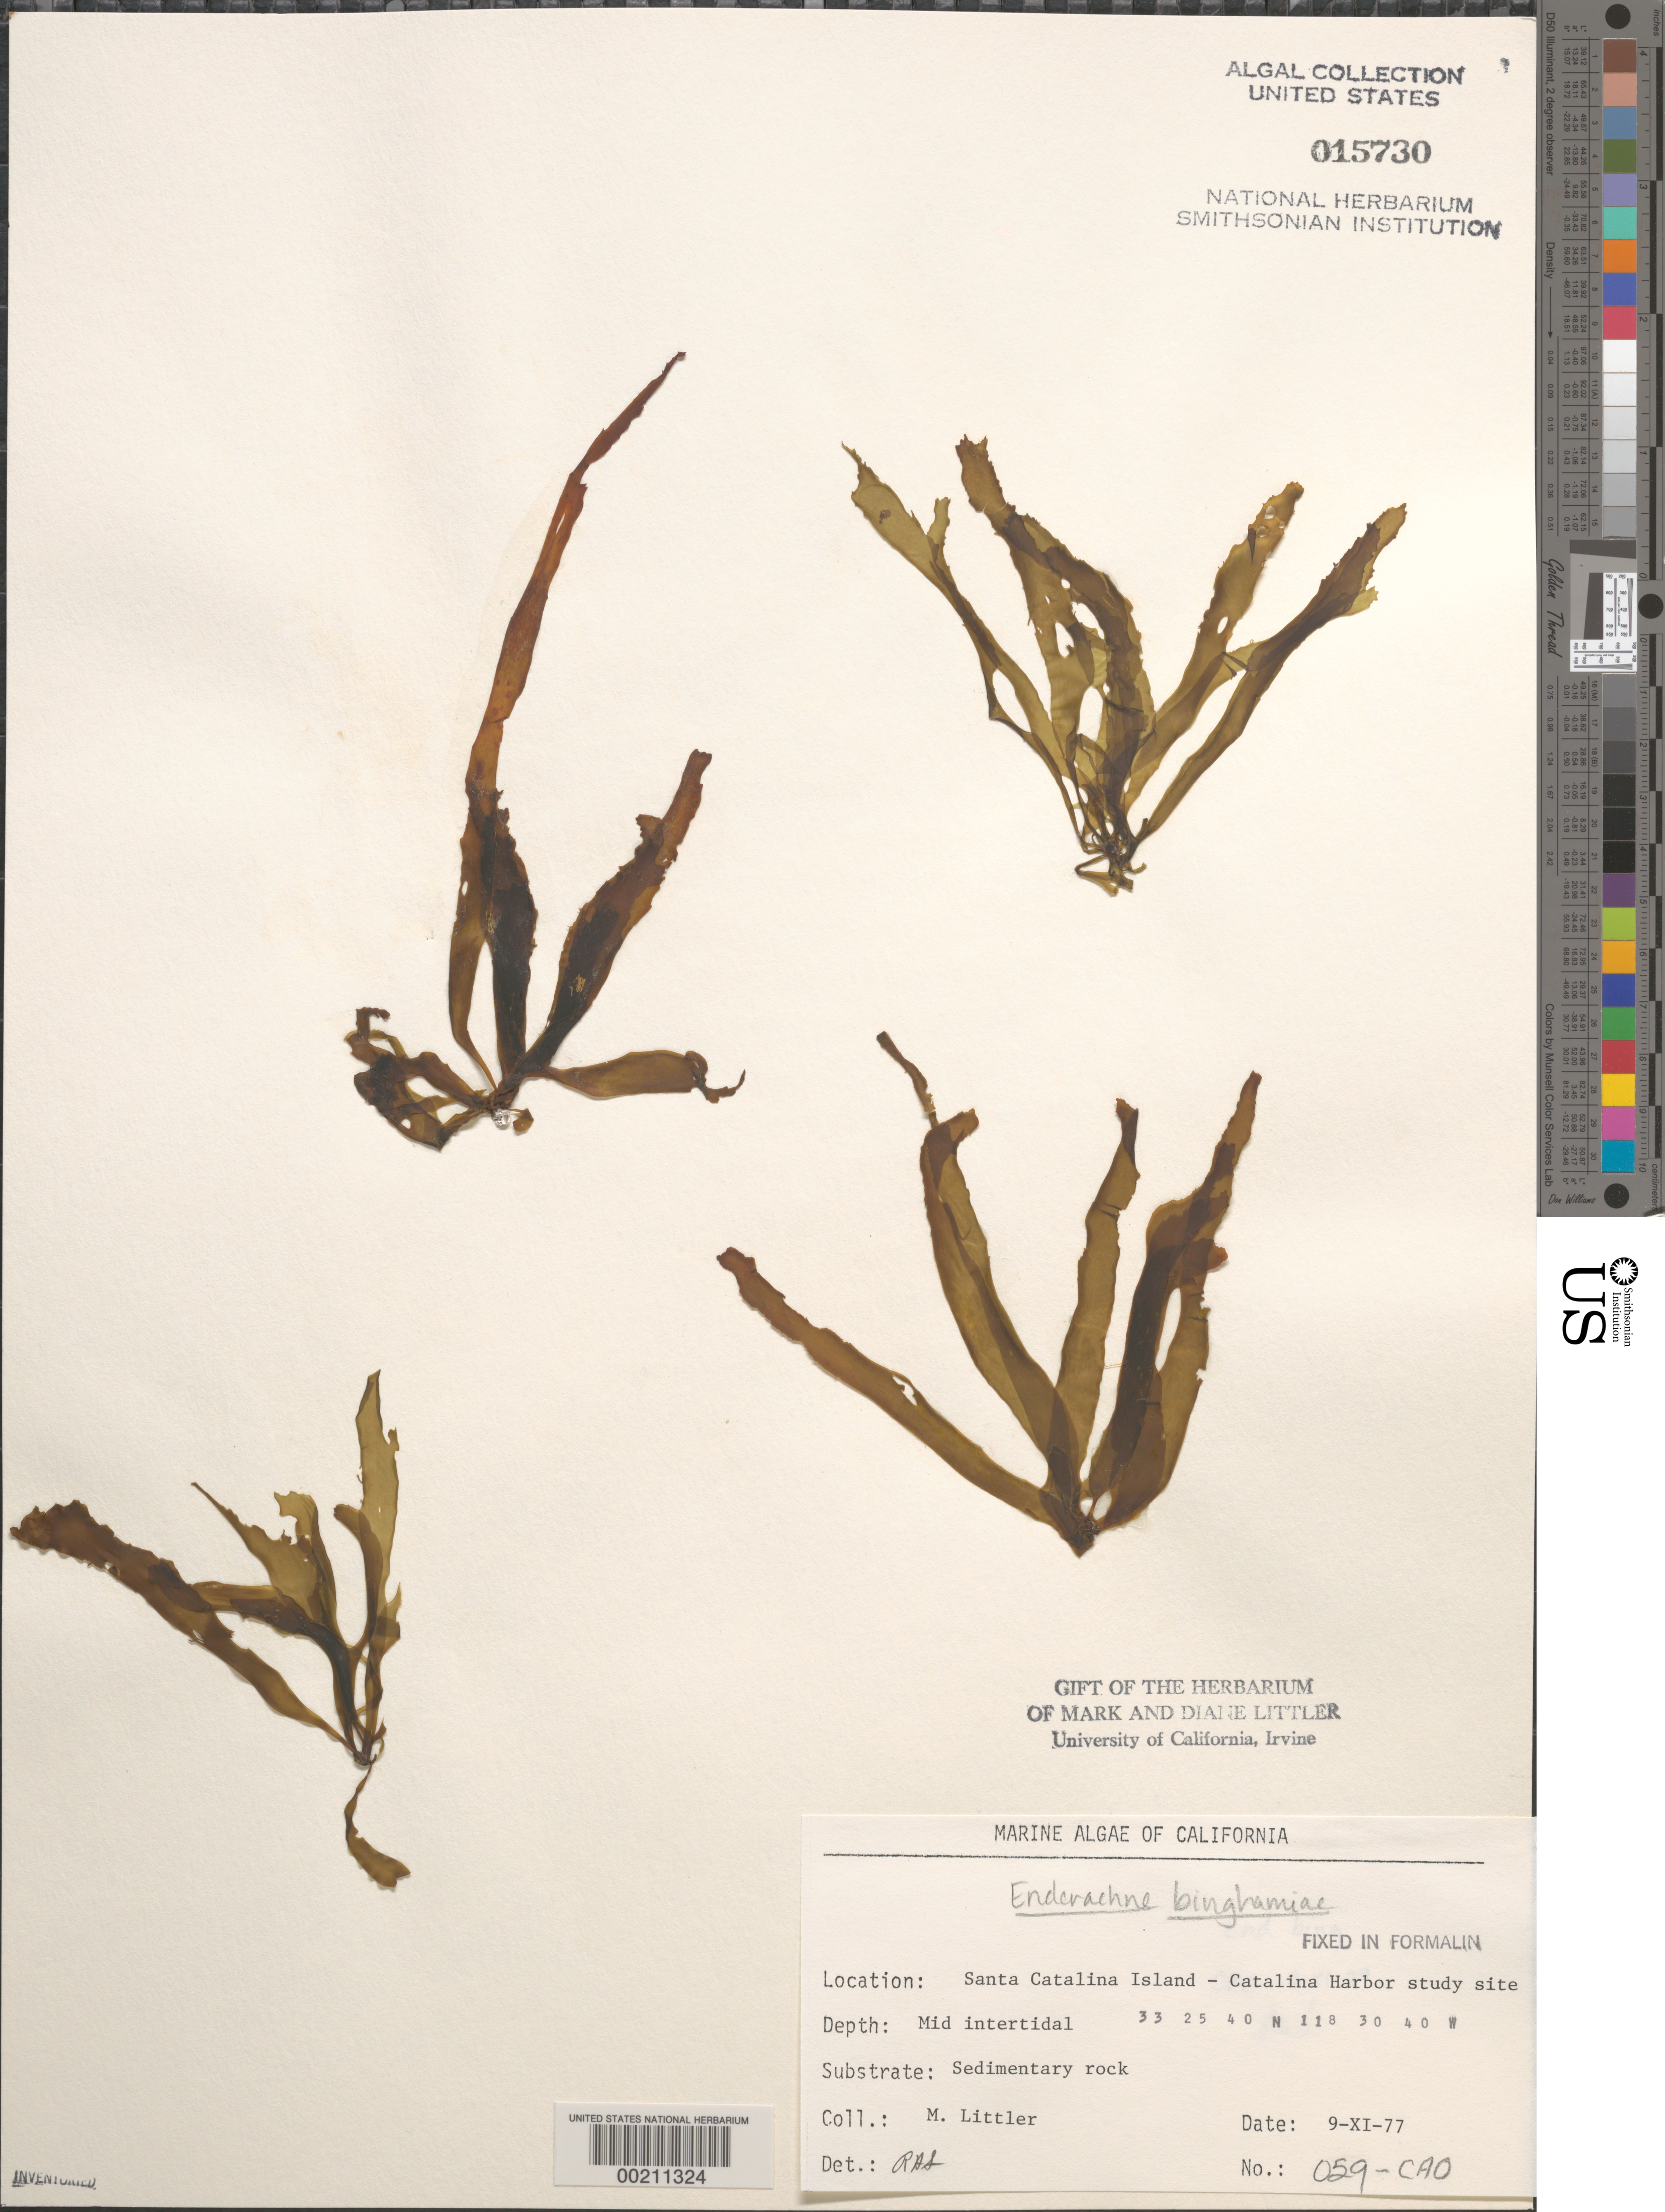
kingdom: Chromista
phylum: Ochrophyta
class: Phaeophyceae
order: Scytosiphonales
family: Scytosiphonaceae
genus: Petalonia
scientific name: Petalonia binghamiae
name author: (J. Agardh) K.L.Vinogr.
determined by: Algae name updating Project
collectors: M. M. Littler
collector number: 059-cao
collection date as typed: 09 Nov 1977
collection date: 1977-11-09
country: United States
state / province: California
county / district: Los Angeles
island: Santa Catalina Island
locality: Catalina Harbor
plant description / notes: BLM-SOCALBIGHT Rocky Intertidal Survey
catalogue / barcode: US 15730